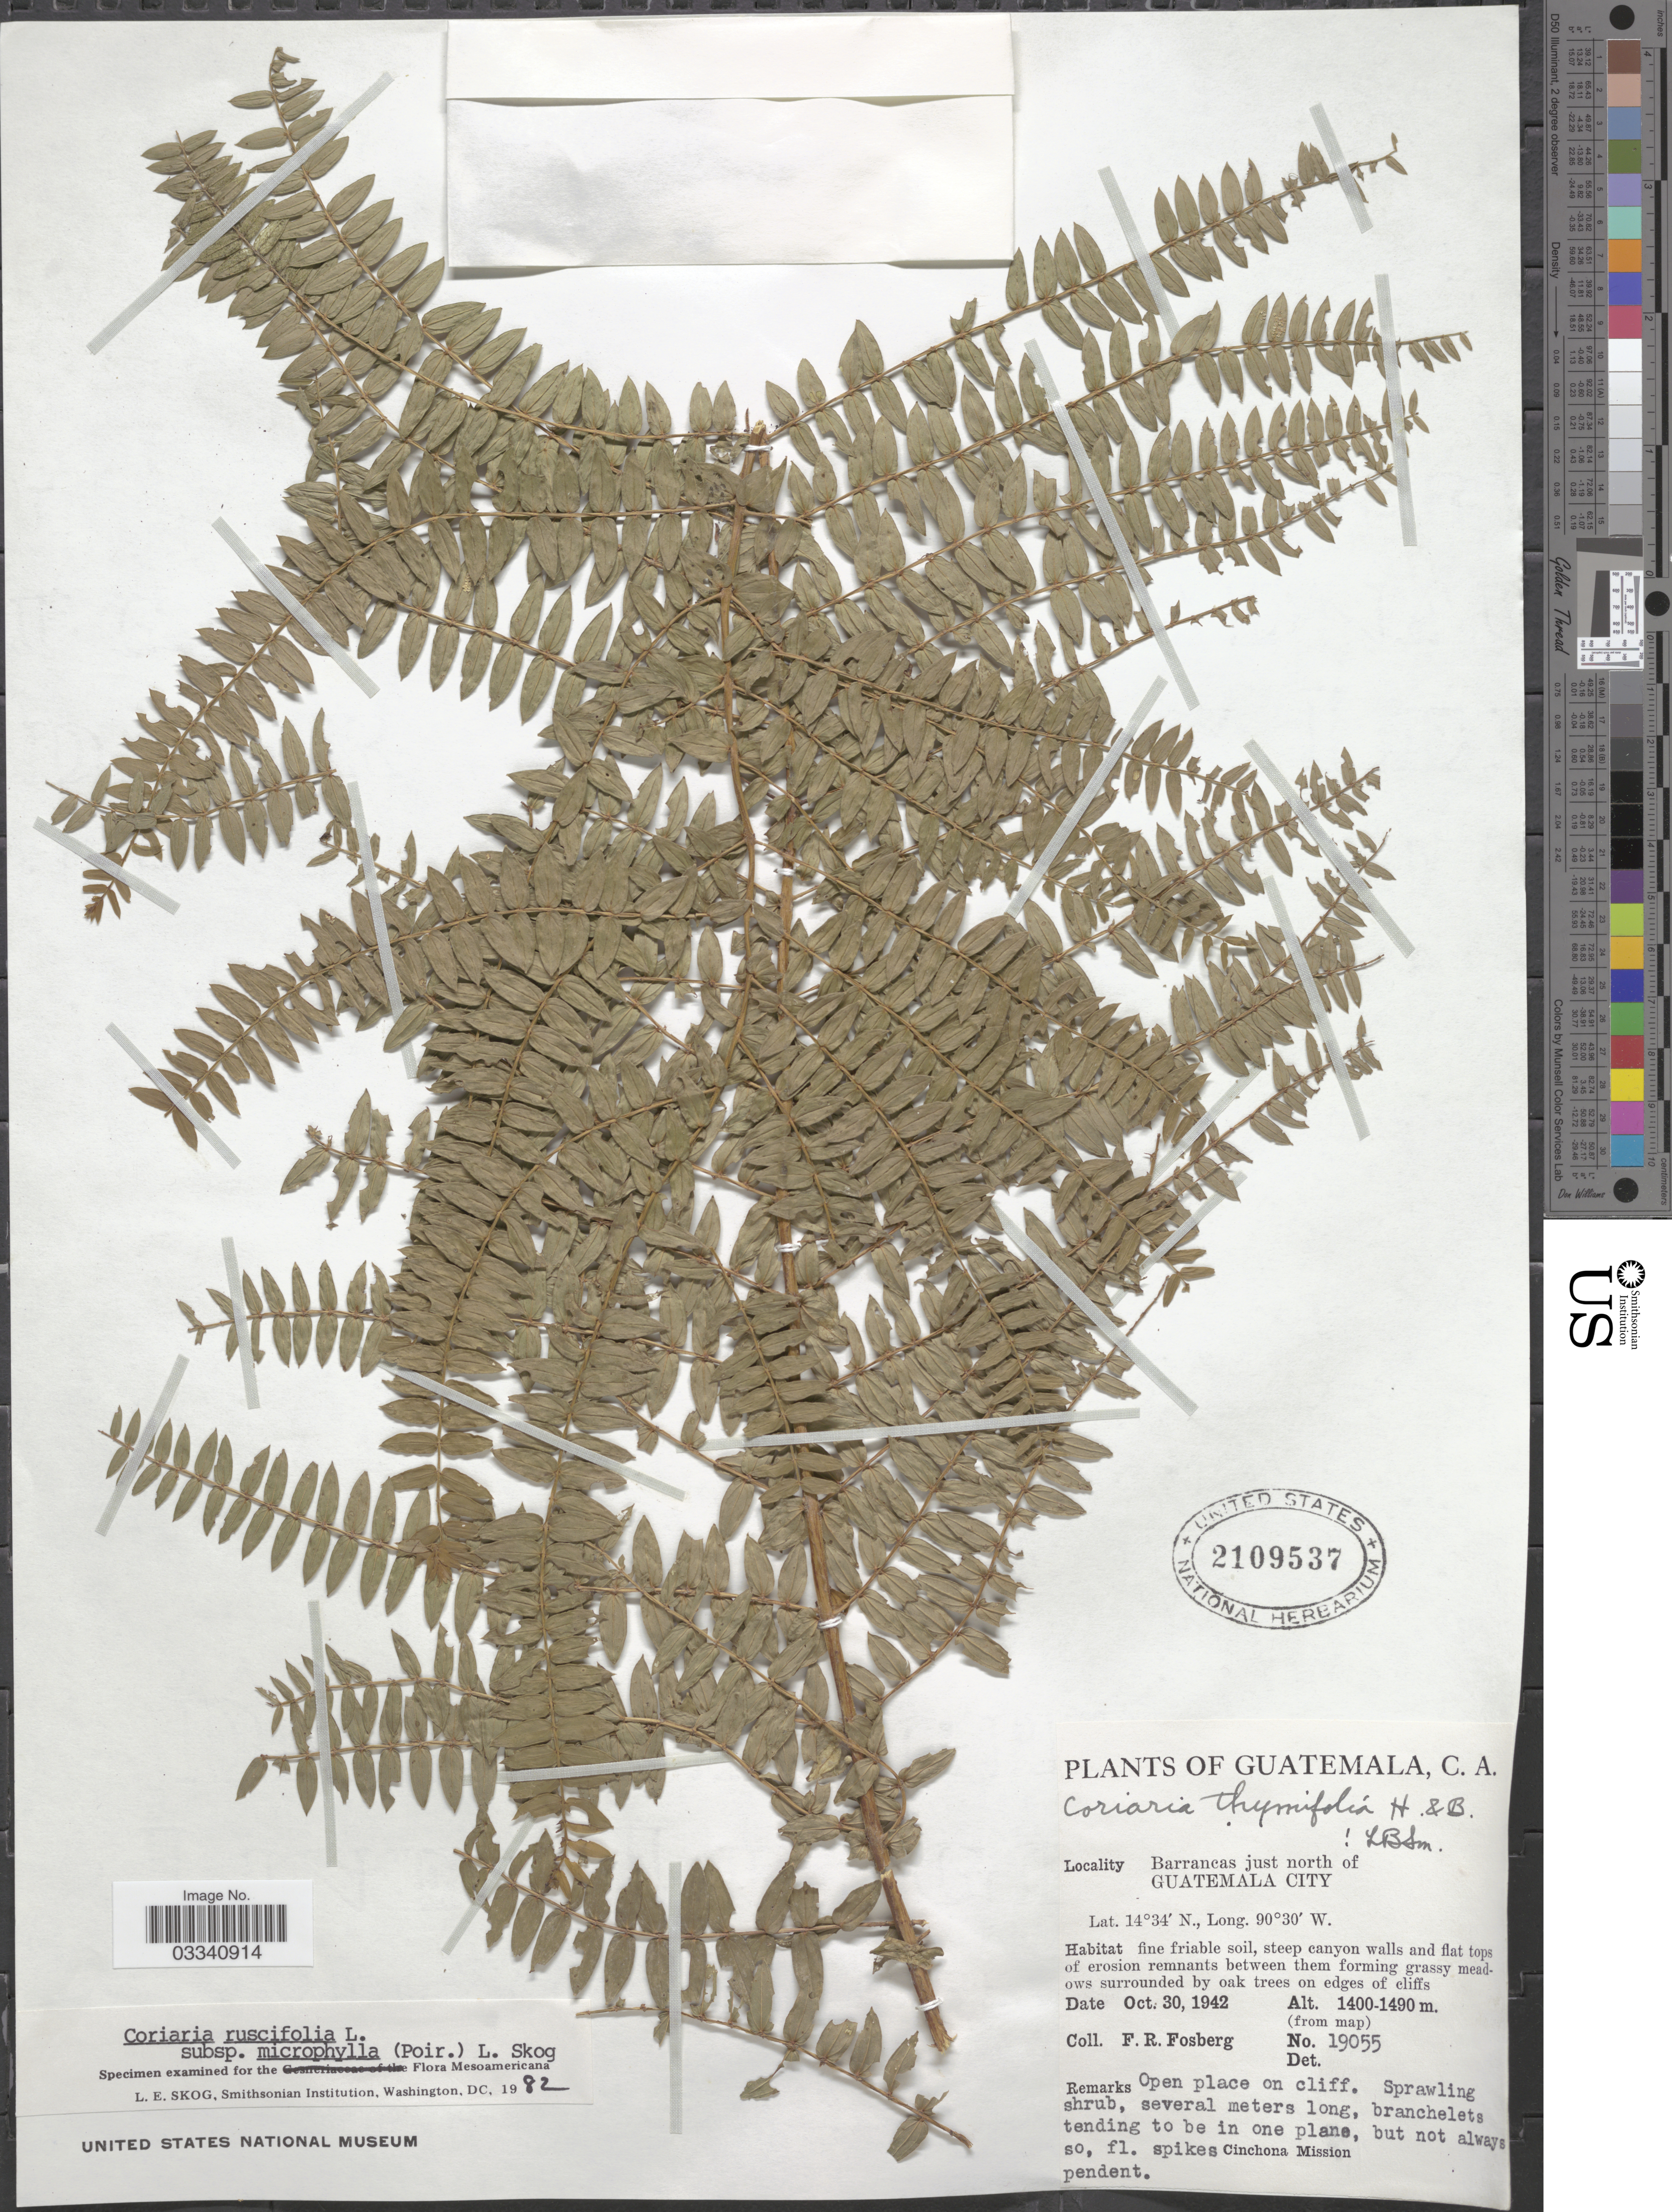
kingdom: Plantae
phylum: Tracheophyta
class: Magnoliopsida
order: Cucurbitales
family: Coriariaceae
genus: Coriaria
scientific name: Coriaria ruscifolia subsp. microphylla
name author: (Poir.) L.E. Skog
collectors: F. R. Fosberg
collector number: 19055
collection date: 1942-10-30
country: Guatemala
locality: Barrancas just north of Guatemala City.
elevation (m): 1400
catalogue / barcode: US 2109537